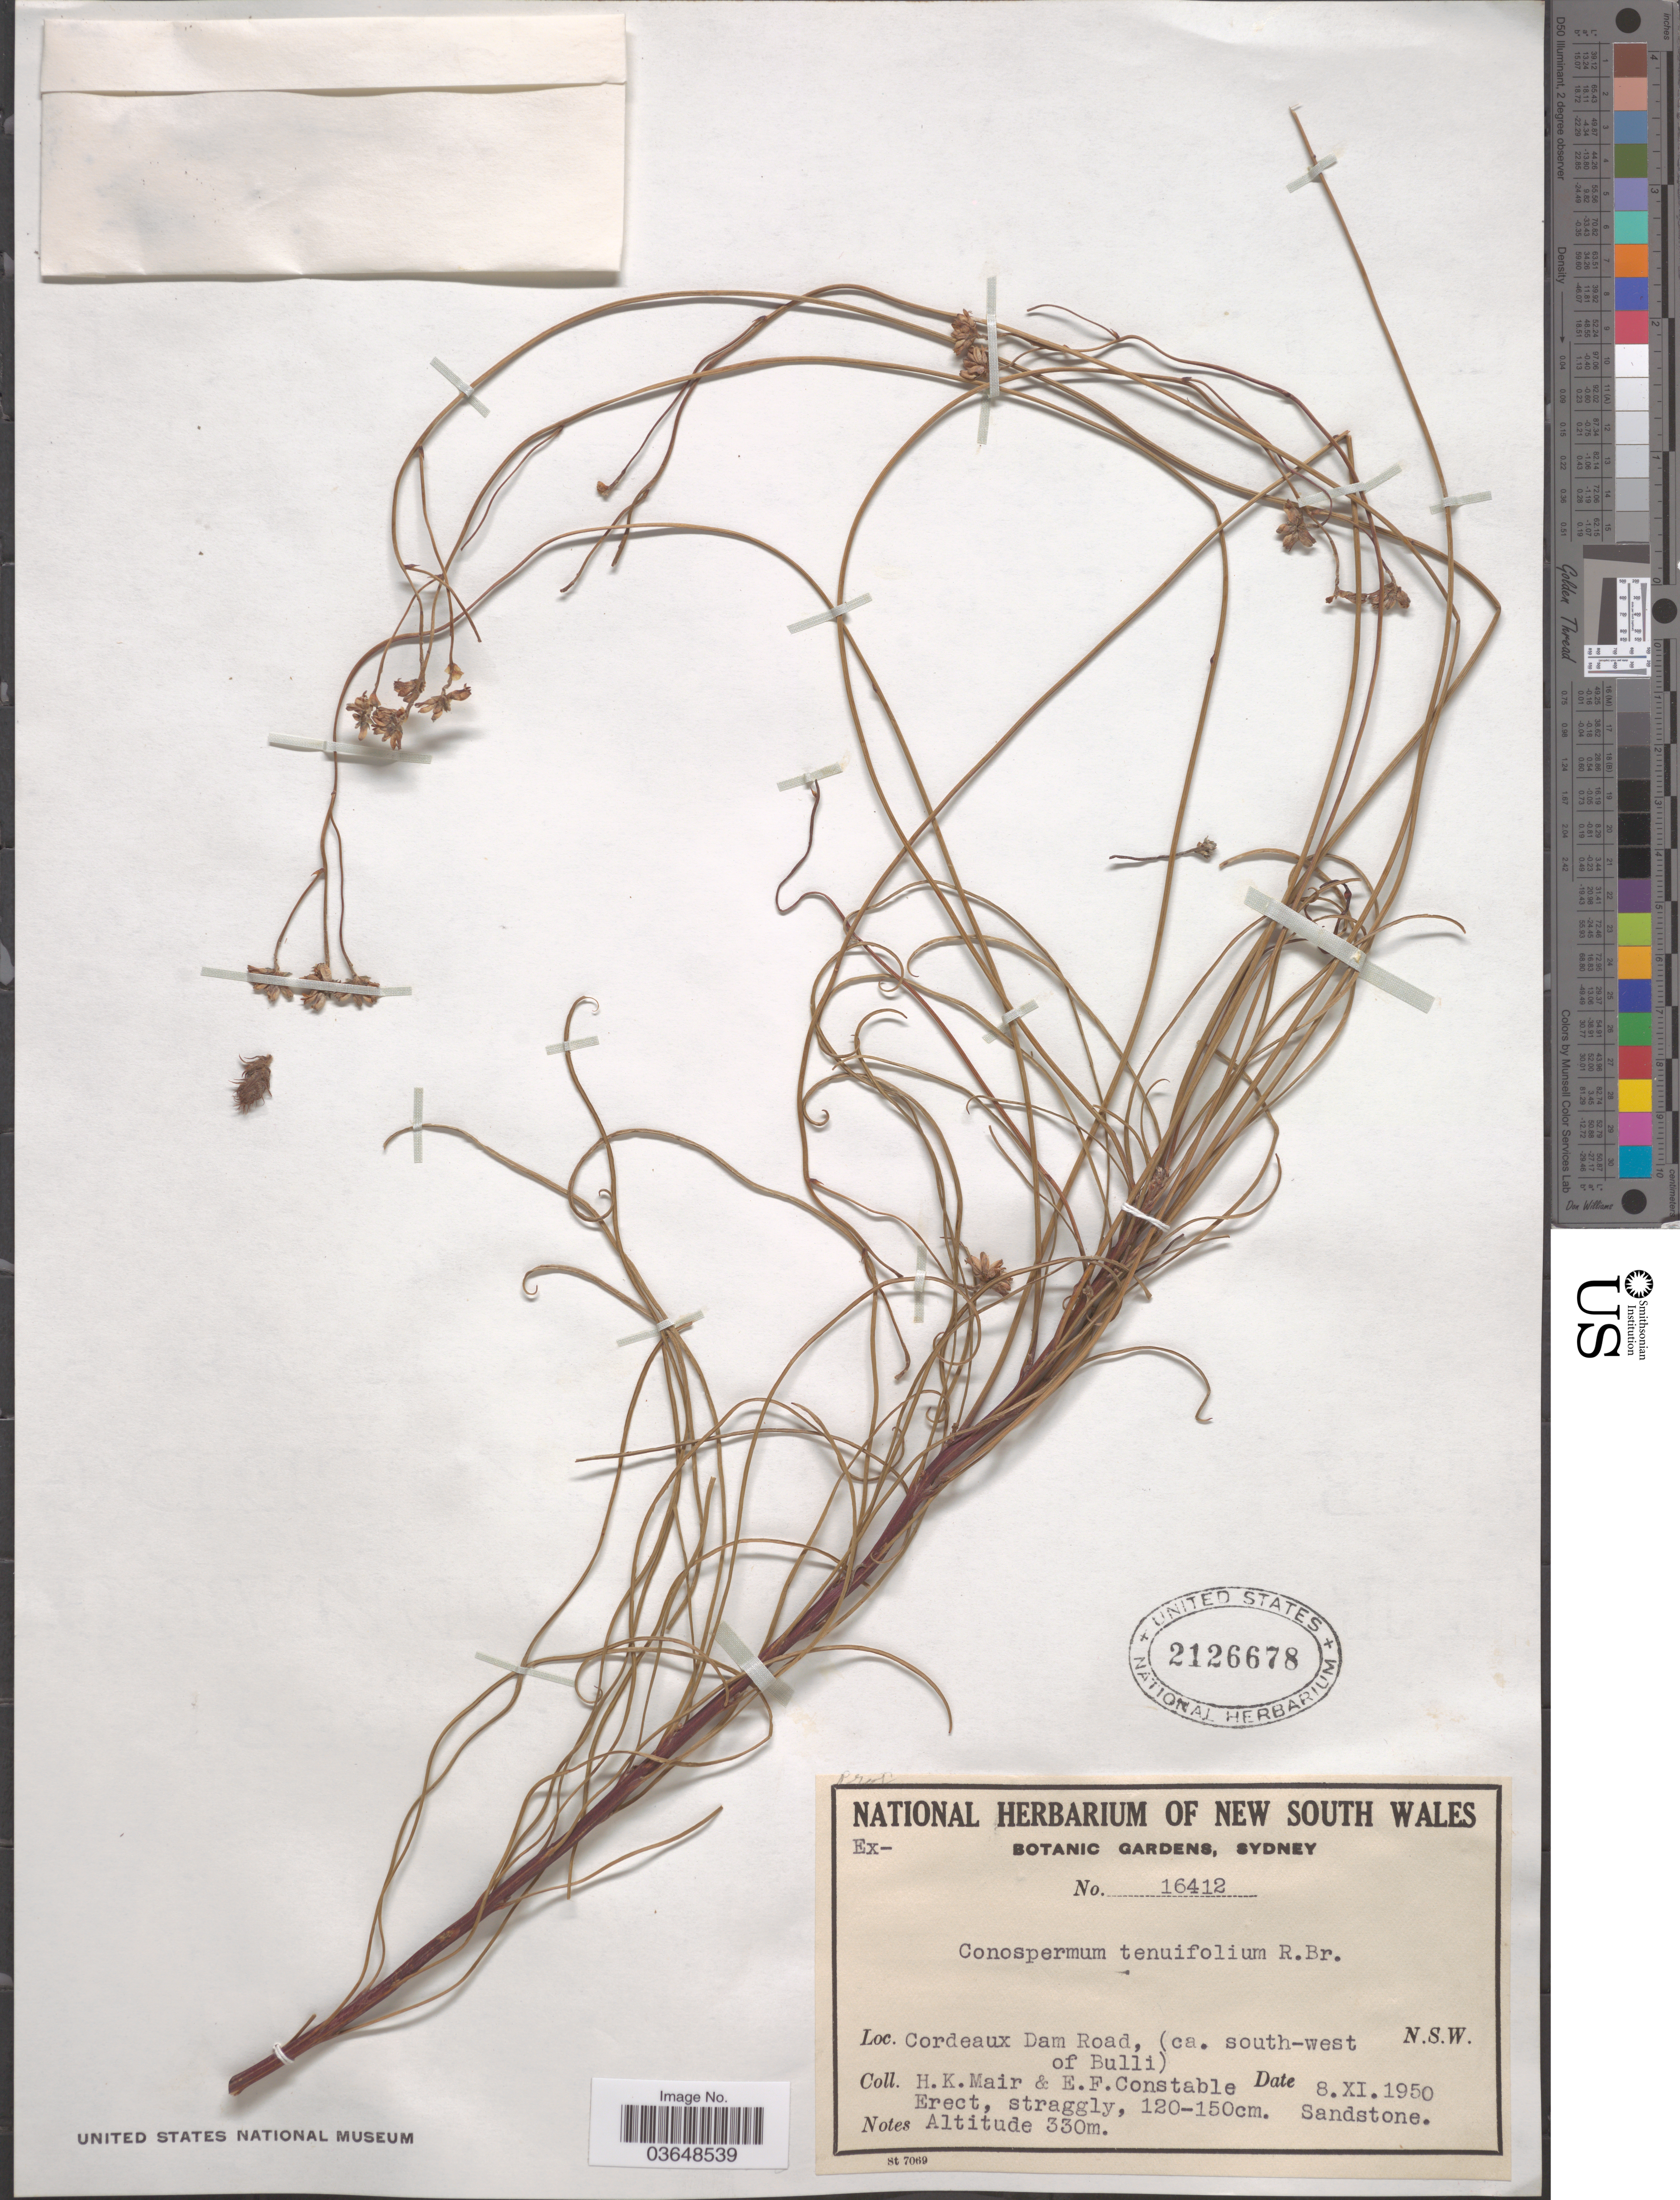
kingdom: Plantae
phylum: Tracheophyta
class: Magnoliopsida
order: Proteales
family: Proteaceae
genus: Conospermum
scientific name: Conospermum tenuifolium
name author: R. Br.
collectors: H. Mair & E. F. Constable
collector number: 16412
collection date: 1950-11-08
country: Australia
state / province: New South Wales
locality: Cordeaux Dam Road, (ca. south-west of Bulli).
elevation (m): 330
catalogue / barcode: US 2126678